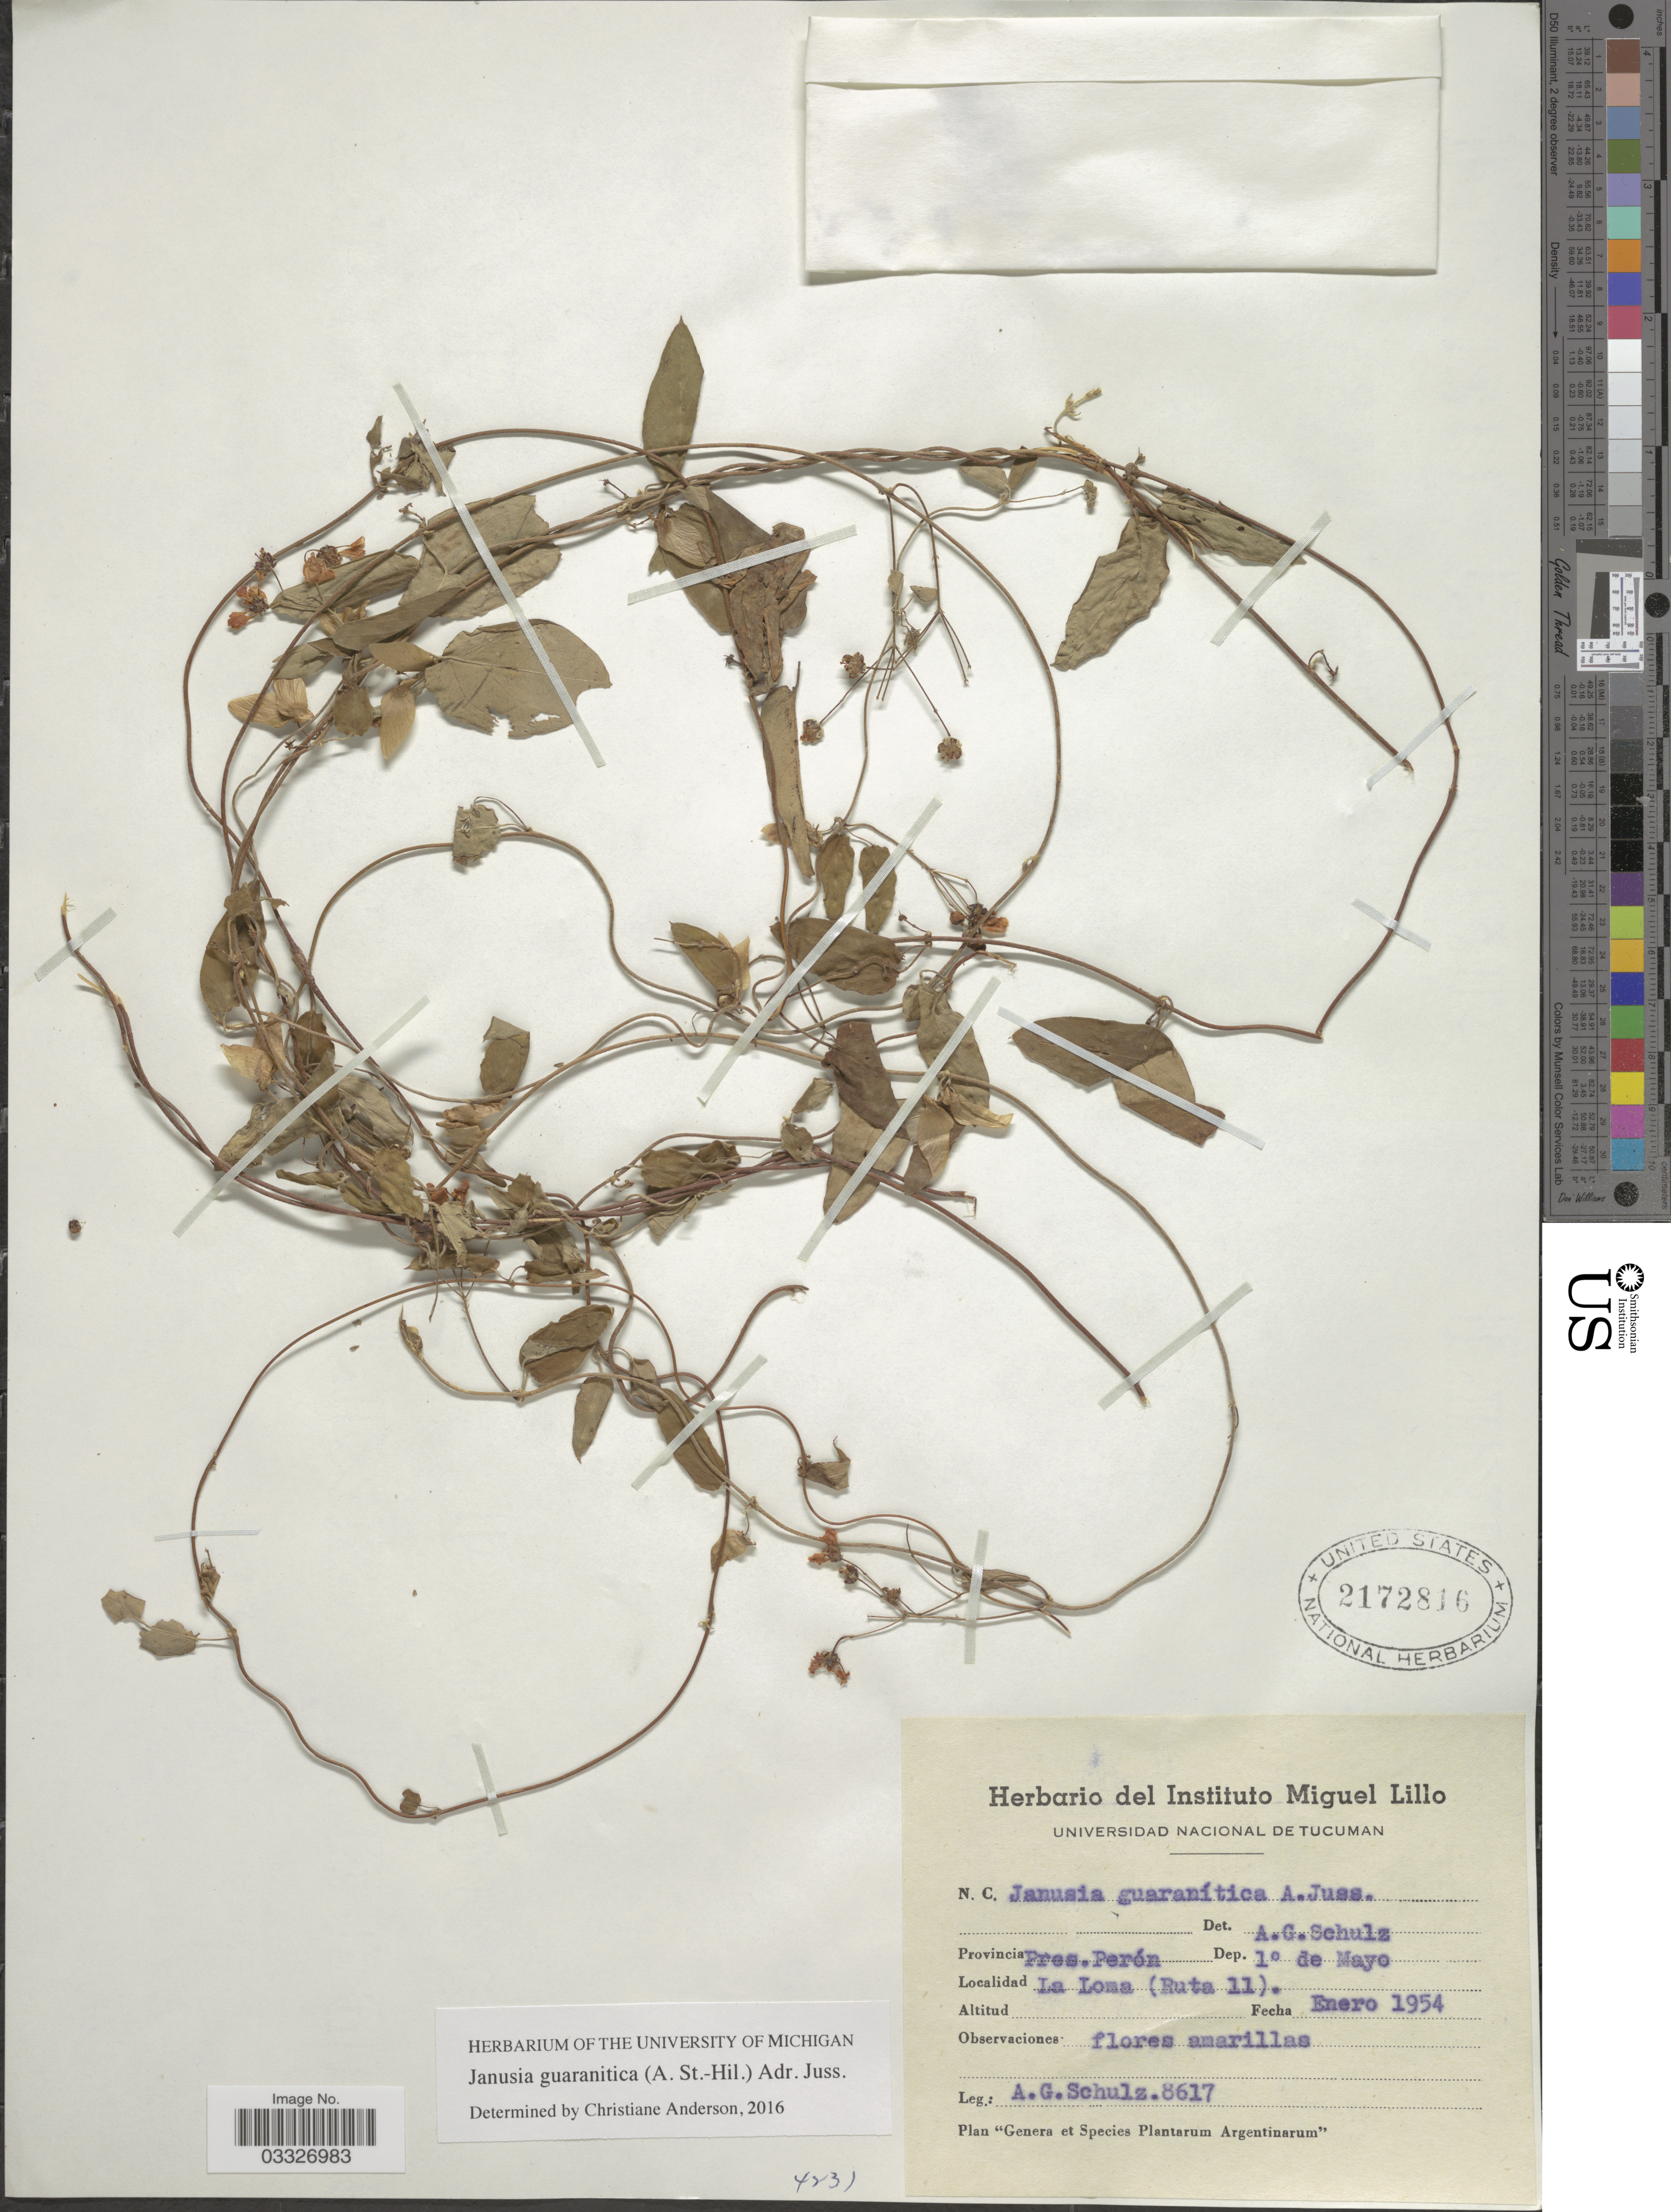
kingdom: Plantae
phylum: Tracheophyta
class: Magnoliopsida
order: Malpighiales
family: Malpighiaceae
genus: Janusia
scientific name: Janusia guaranitica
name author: (A. St.-Hil.) A. Juss.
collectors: A. G. Schulz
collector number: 8617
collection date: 1954-01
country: Argentina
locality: Provincia Pres. Perón. Dep. 1º de Mayo. La Loma (Ruta II).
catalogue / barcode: US 2172816